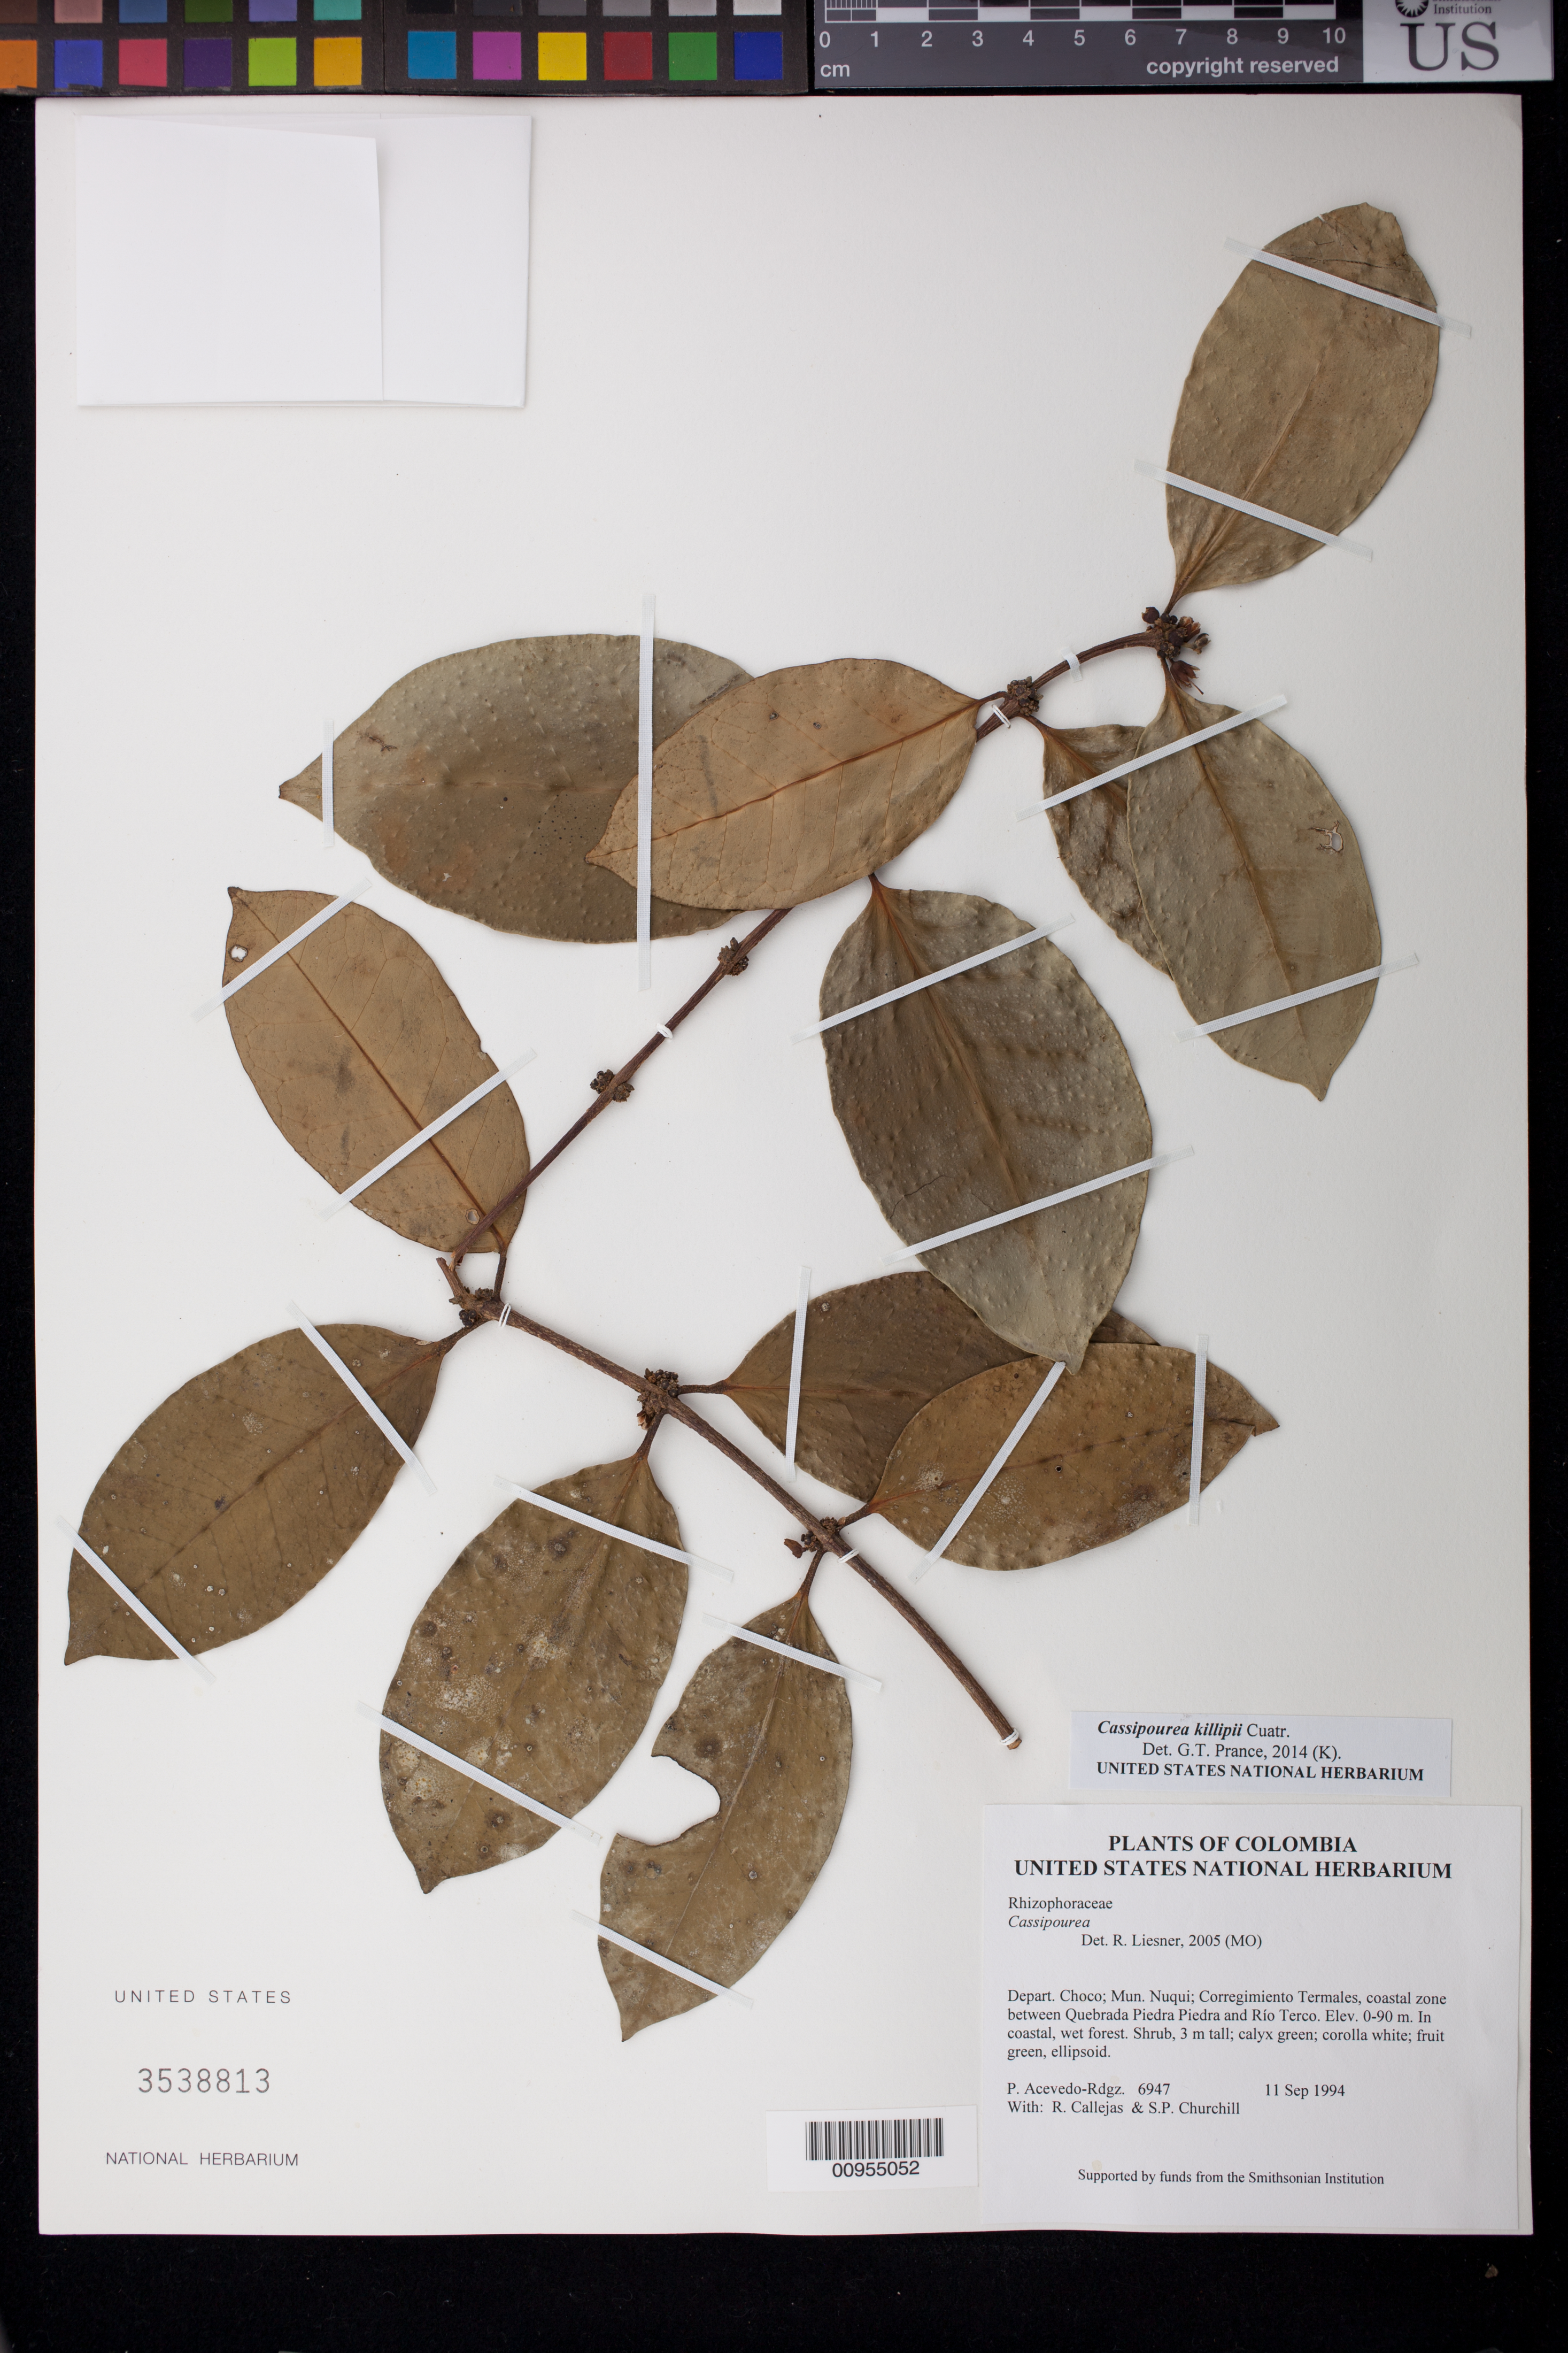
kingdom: Plantae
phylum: Tracheophyta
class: Magnoliopsida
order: Malpighiales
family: Rhizophoraceae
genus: Cassipourea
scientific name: Cassipourea killipii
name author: Cuatrec.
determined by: Prance, G. T.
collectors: P. Acevedo-Rodr., R. Callejas & S. Churchill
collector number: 6947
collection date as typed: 11 Sep 1994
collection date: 1994-09-11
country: Colombia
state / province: Chocó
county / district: Nuqui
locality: Depart. Choco; Mun. Nuqui; Corregimiento Termales, coastal zone between Quebrada Piedra Piedra and Río Terco.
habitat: In coastal, wet forest.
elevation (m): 10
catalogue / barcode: US 3538813